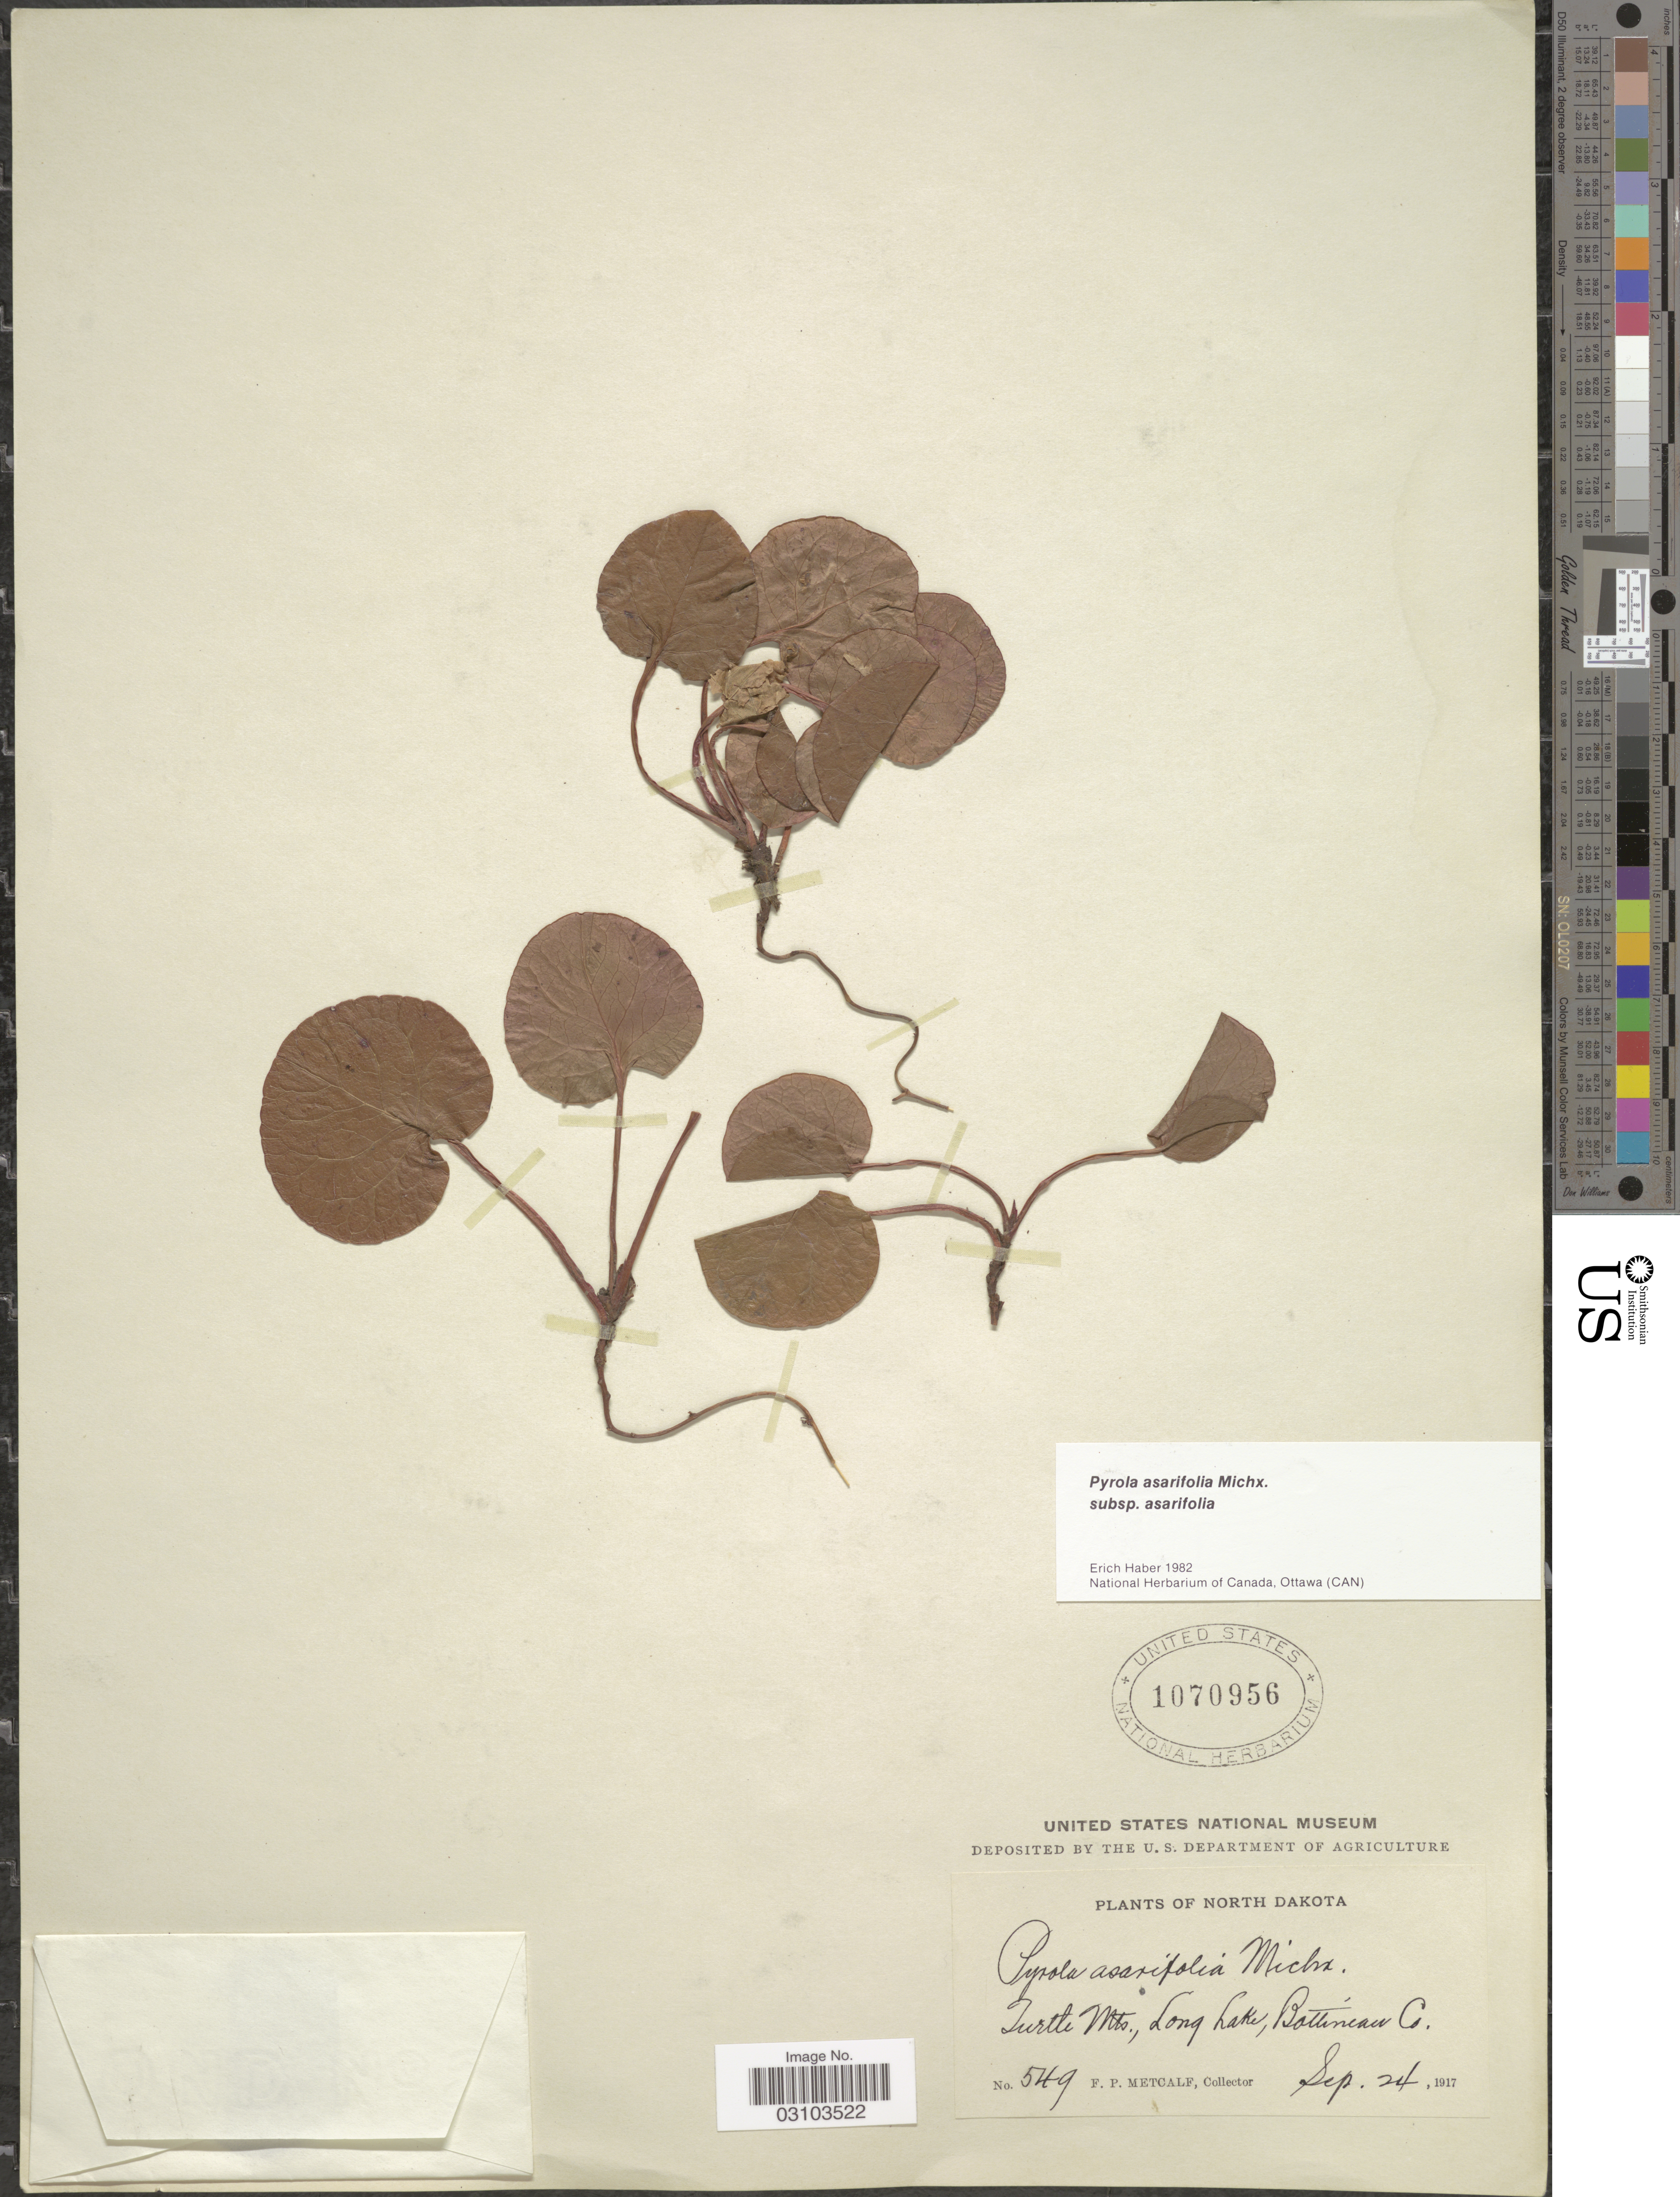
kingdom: Plantae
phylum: Tracheophyta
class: Magnoliopsida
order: Ericales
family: Ericaceae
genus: Pyrola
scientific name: Pyrola asarifolia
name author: Michx.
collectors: F. Metcalf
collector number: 549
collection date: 1917-09-24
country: United States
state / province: North Dakota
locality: Turtle Mts., Long Lake, Bottineau Co.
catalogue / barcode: US 1070956